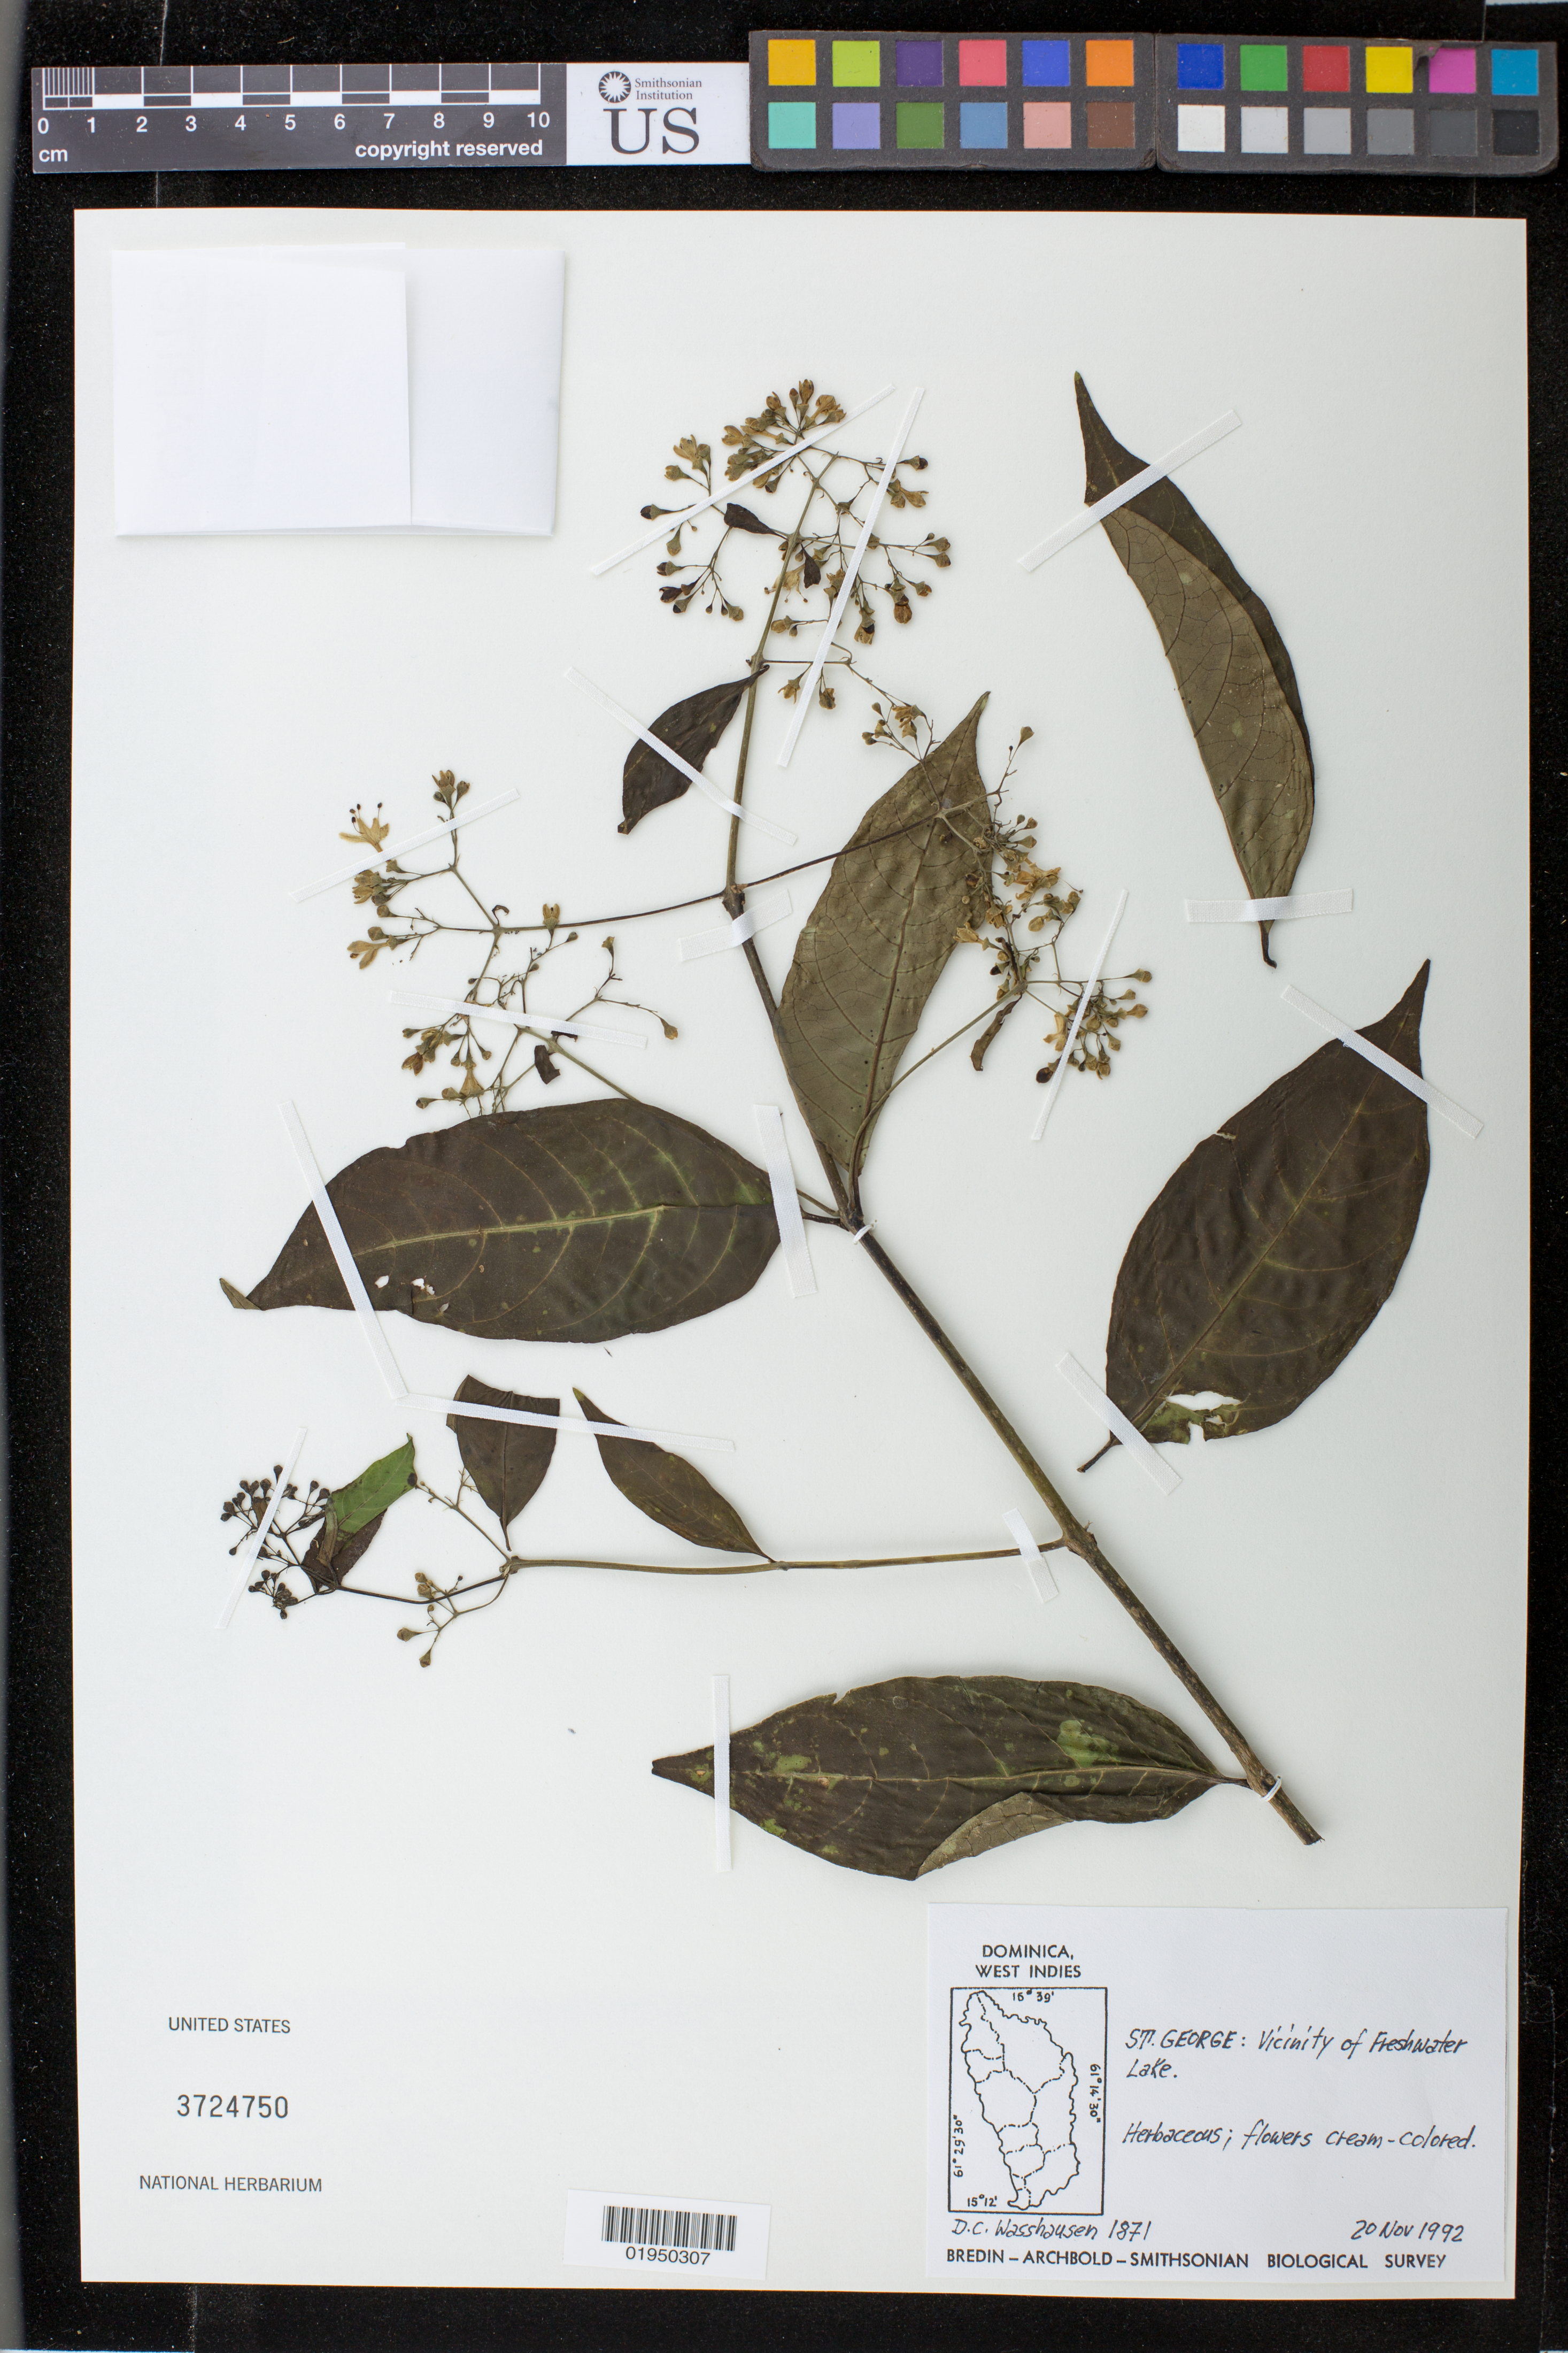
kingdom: Plantae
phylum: Tracheophyta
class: Magnoliopsida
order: Lamiales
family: Lamiaceae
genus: Aegiphila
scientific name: Aegiphila martinicensis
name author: Jacq.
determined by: Strong, Mark T., (BOT), Smithsonian Institution - National Museum of Natural History (UNITED STATES)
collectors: D. C. Wasshausen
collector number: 1871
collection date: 1992-11-17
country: Dominica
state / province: St. George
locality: vicinity of Freshwater Lake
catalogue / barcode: US 3724750